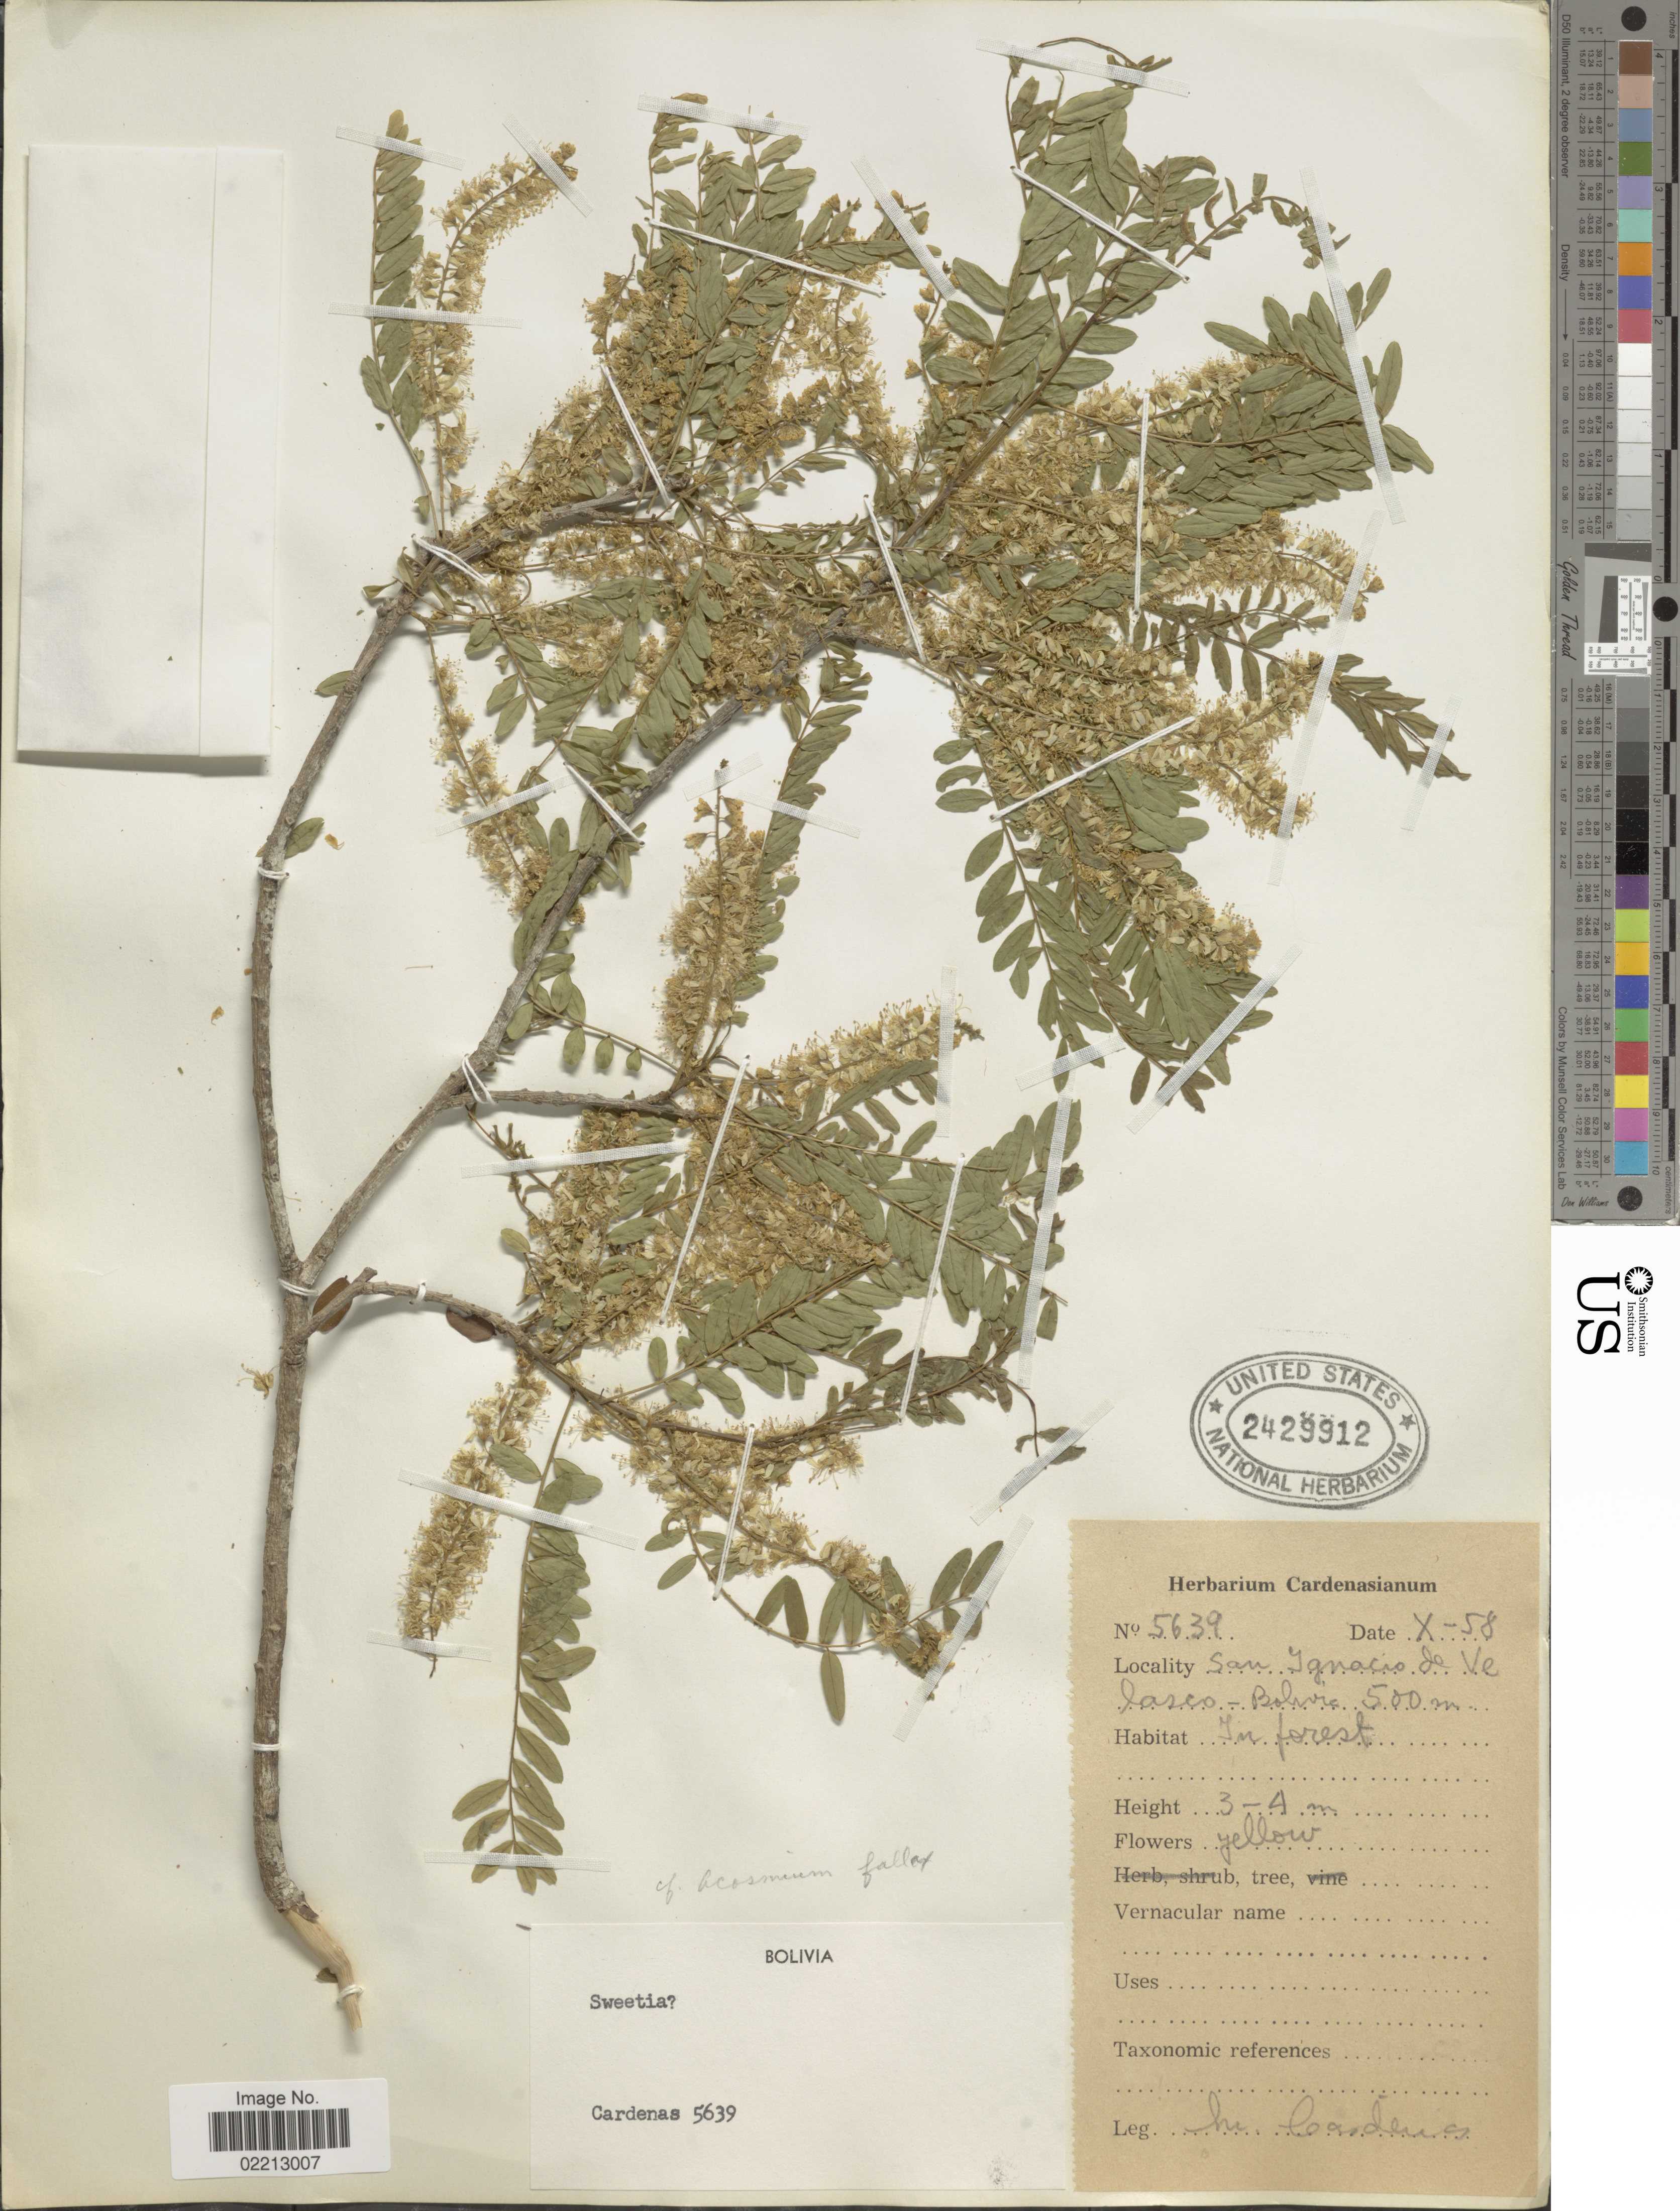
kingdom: Plantae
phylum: Tracheophyta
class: Magnoliopsida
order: Fabales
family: Fabaceae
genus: Acosmium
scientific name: Acosmium fallax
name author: (Taub.) Yakovlev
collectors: H. Cardenas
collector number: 5639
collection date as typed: Transcribed d/m/y: /10/58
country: Bolivia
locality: San Ignacio de Velasco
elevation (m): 500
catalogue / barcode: US 2429912